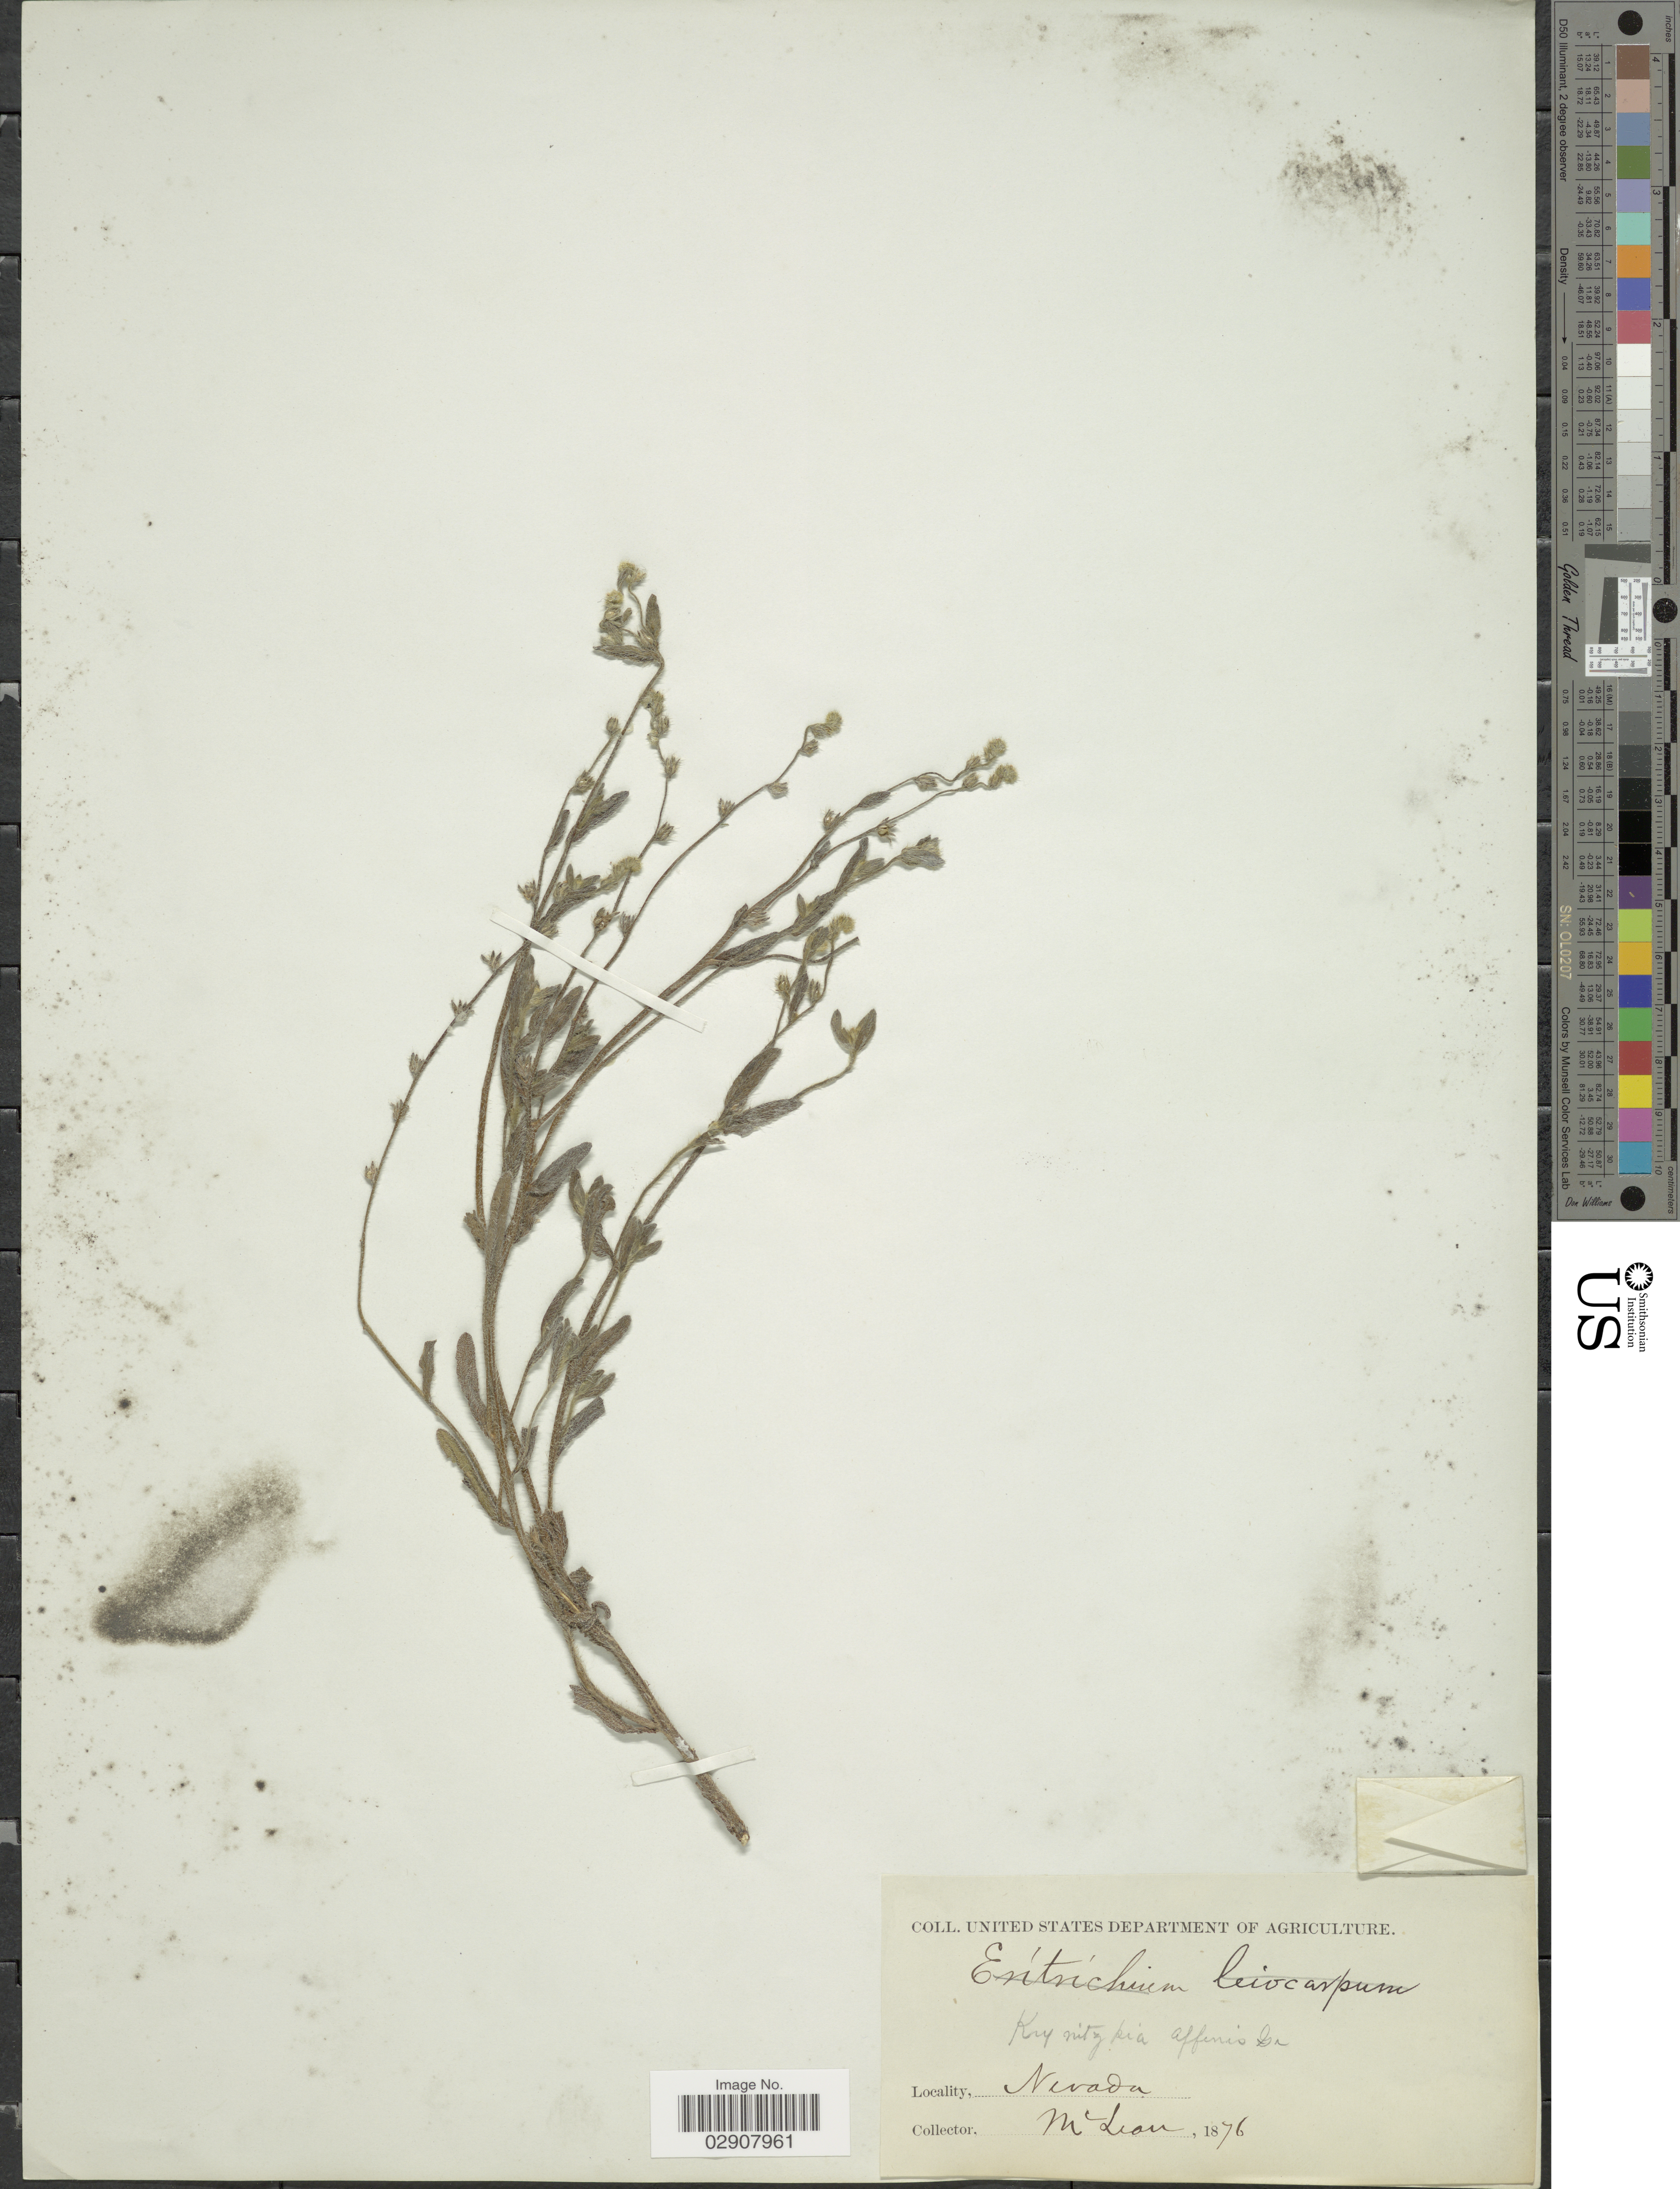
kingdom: Plantae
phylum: Tracheophyta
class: Magnoliopsida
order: Boraginales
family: Boraginaceae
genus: Cryptantha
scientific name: Cryptantha leiocarpa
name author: (Fisch. & C.A. Mey.) Greene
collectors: Mclain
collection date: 1876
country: United States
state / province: Nevada